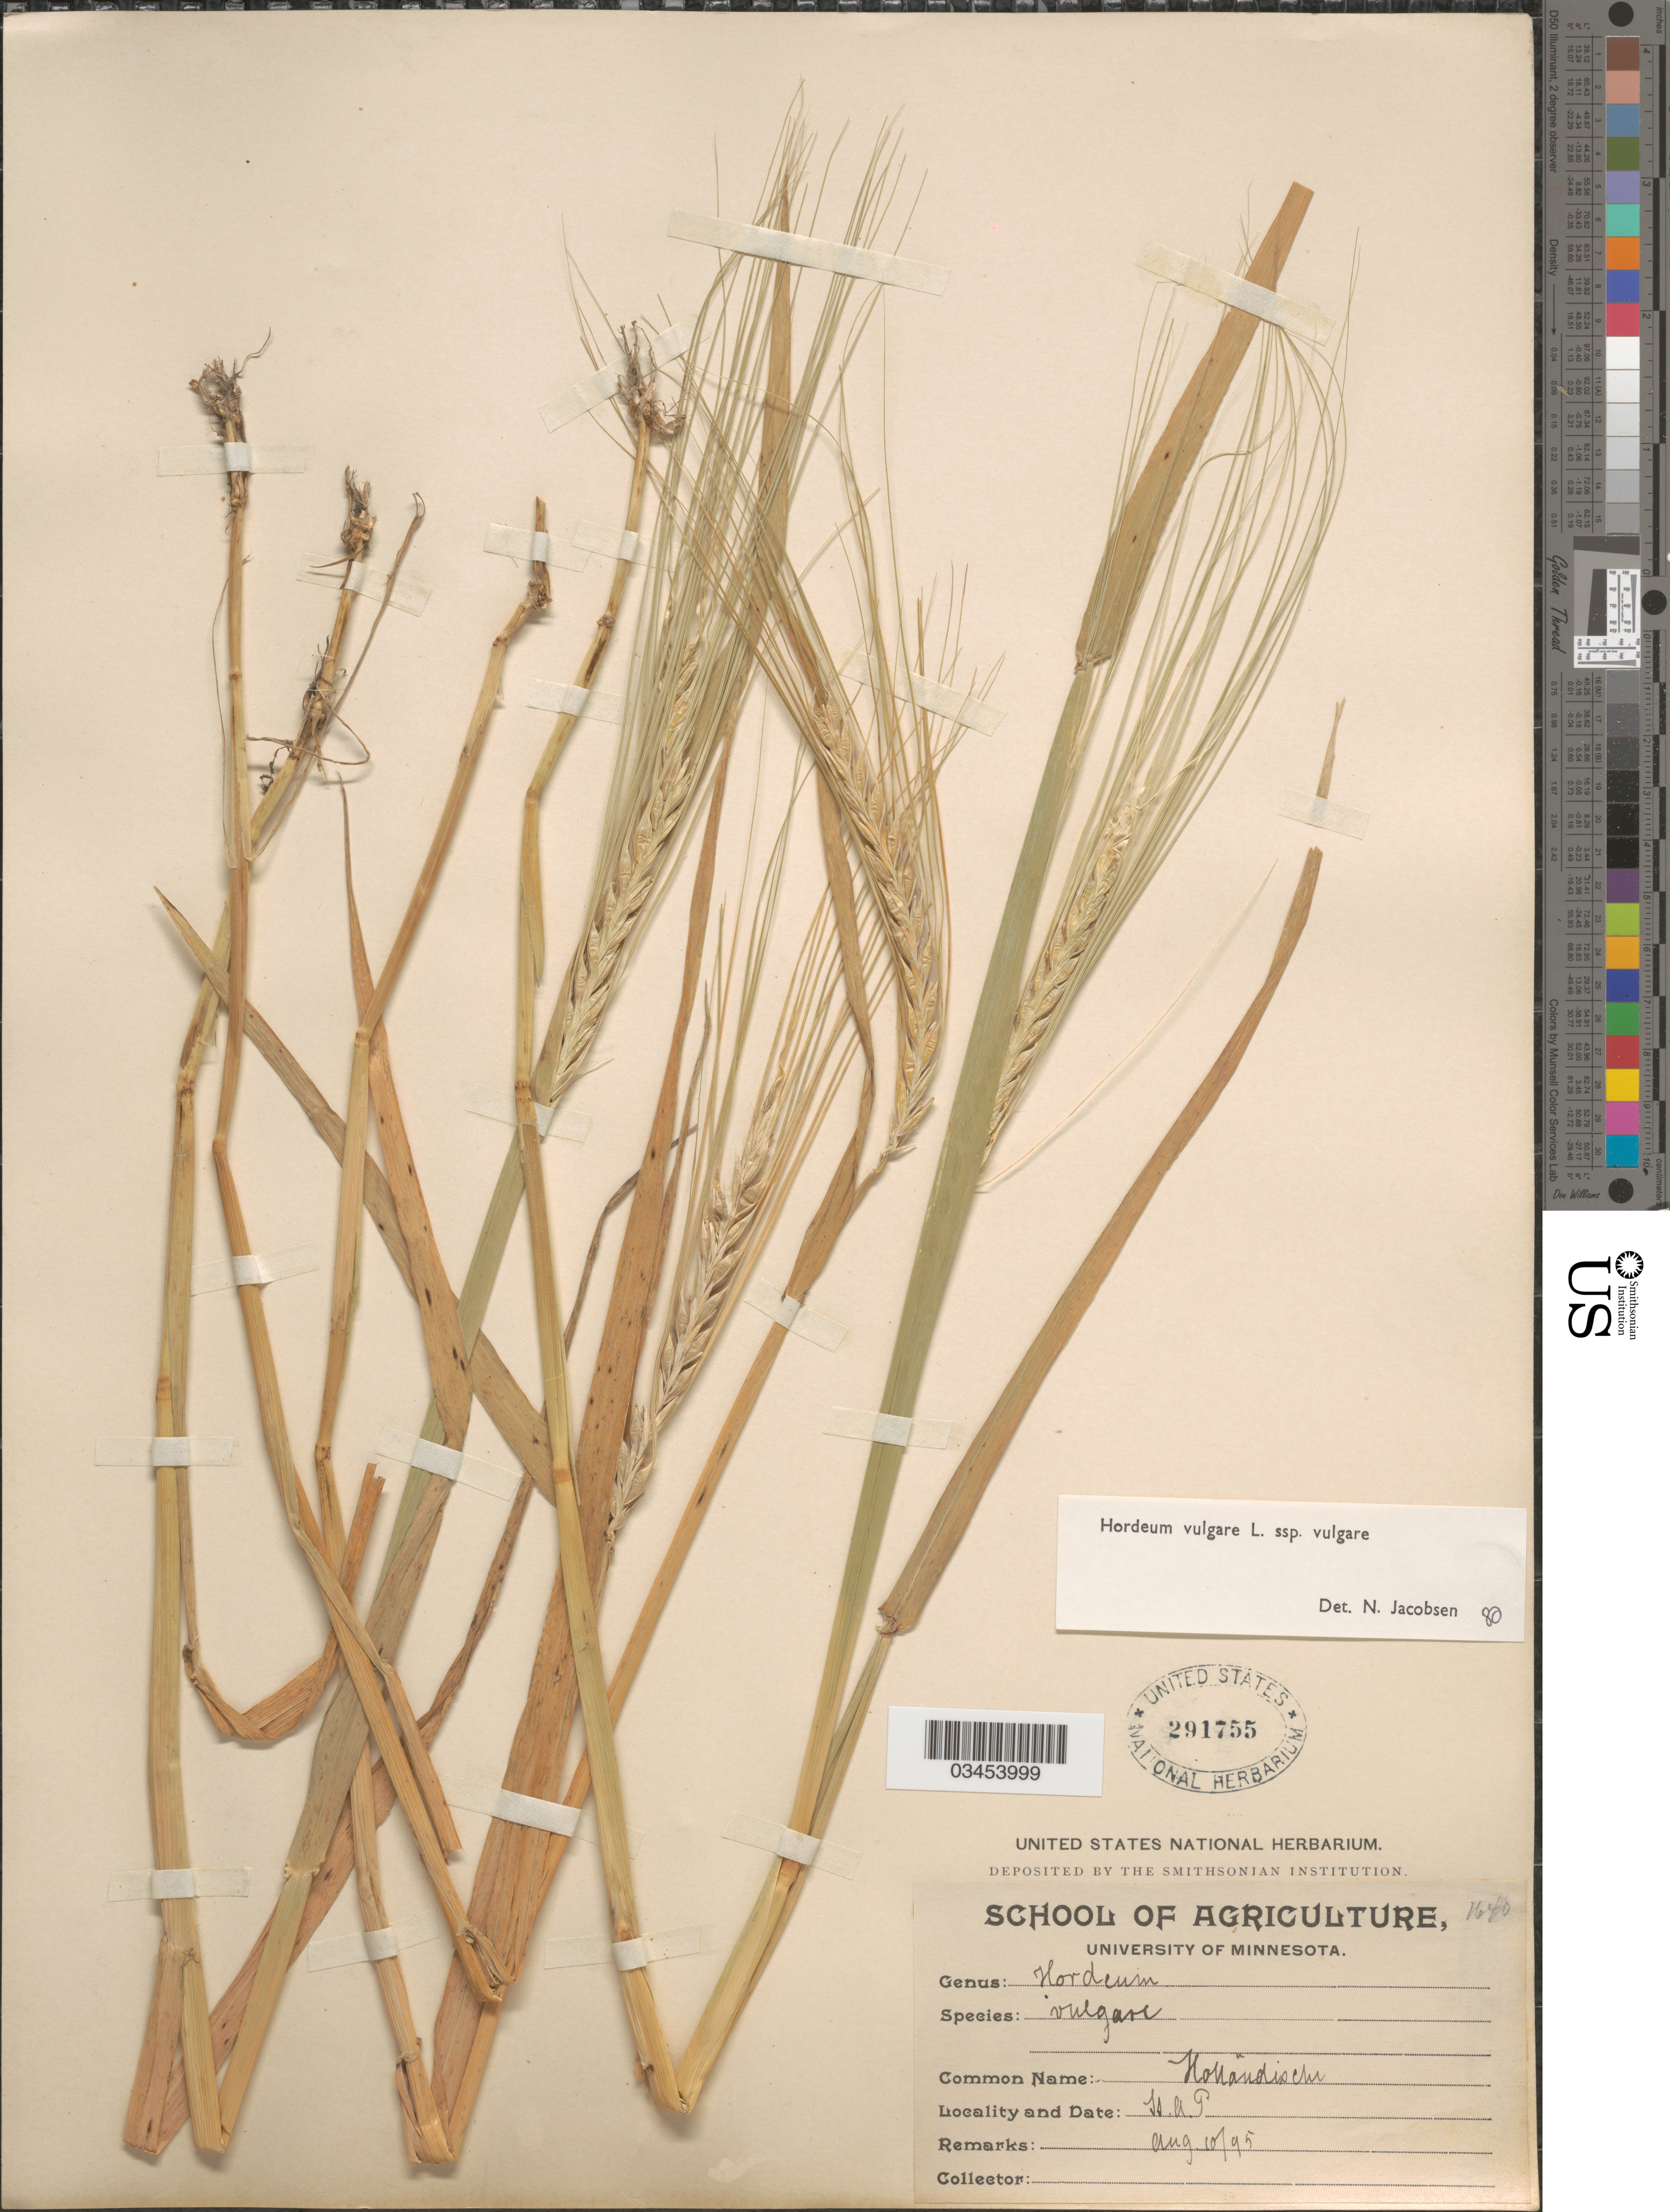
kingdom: Plantae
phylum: Tracheophyta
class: Liliopsida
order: Poales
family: Poaceae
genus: Hordeum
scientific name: Hordeum vulgare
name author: L.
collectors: University of Minnesota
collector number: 1670*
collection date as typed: Transcribed d/m/y: 10/8/95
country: United States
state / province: Minnesota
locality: S. A. G.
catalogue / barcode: US 291755